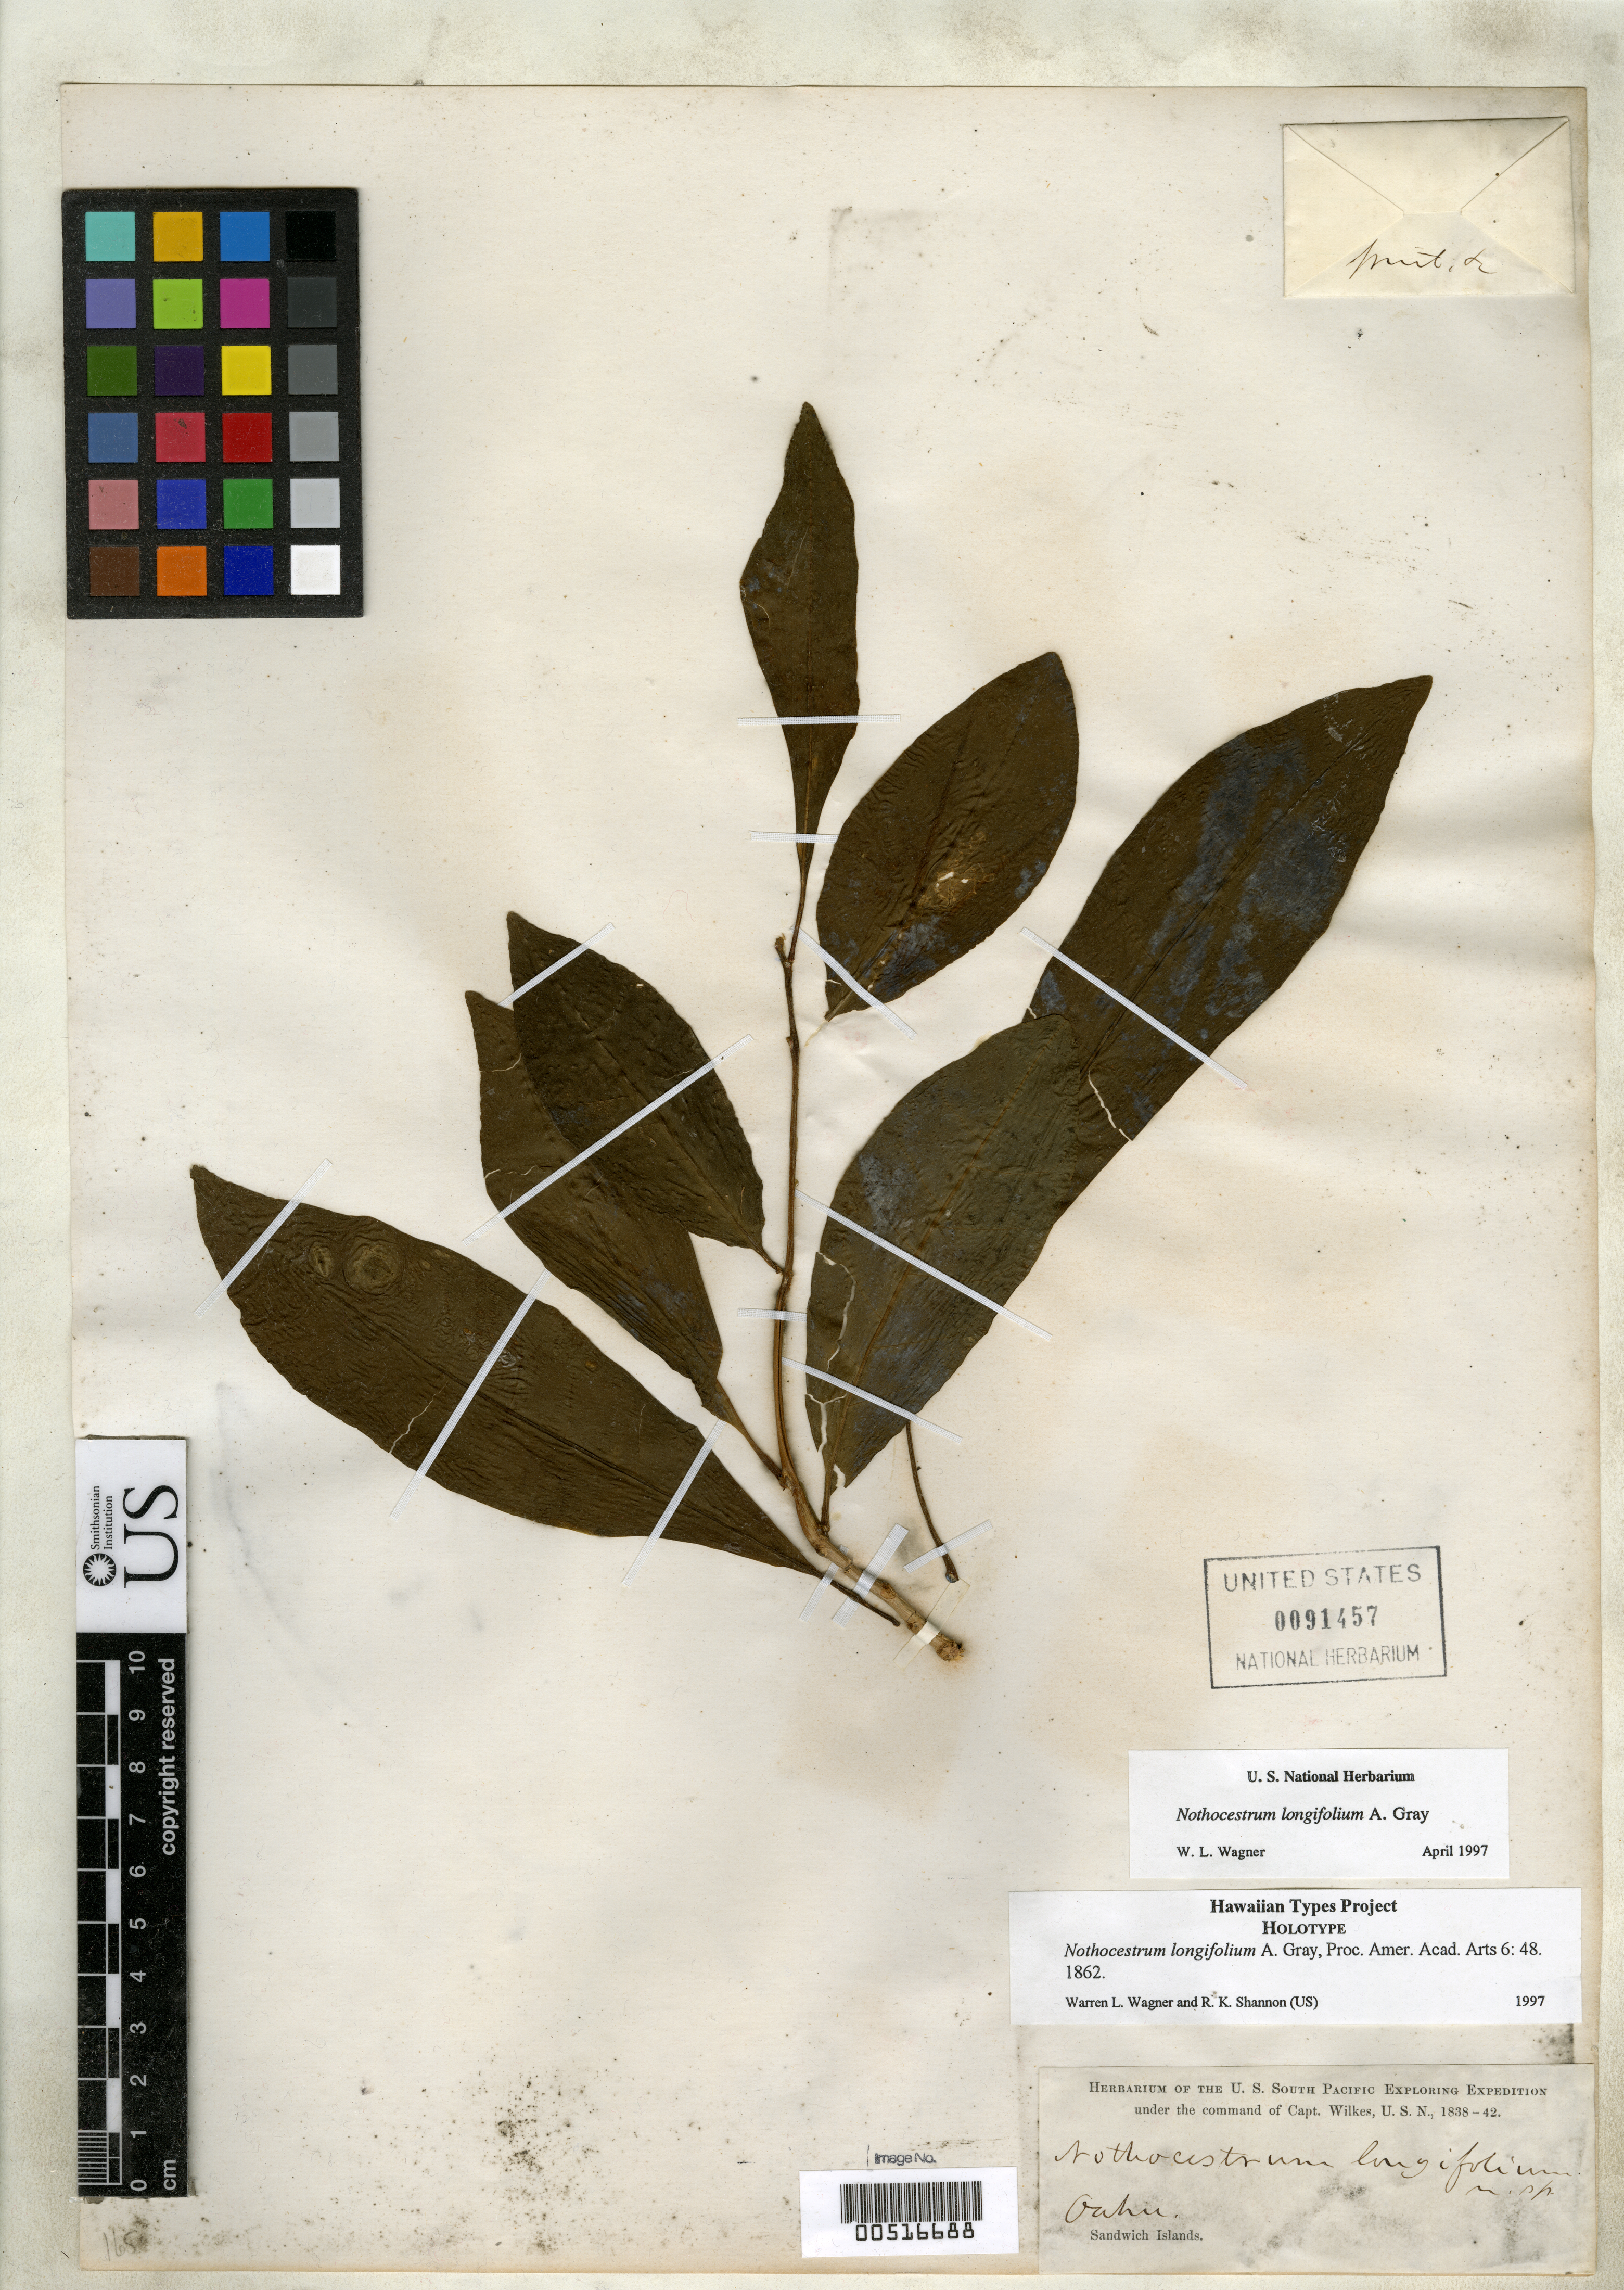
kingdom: Plantae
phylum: Tracheophyta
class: Magnoliopsida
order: Solanales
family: Solanaceae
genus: Nothocestrum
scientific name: Nothocestrum longifolium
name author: A. Gray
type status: Holotype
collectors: Wilkes Explor. Exped.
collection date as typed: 1838 to -- --- 1842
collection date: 1838/1842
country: United States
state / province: Hawaii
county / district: Honolulu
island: Oahu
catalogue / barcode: US 91457